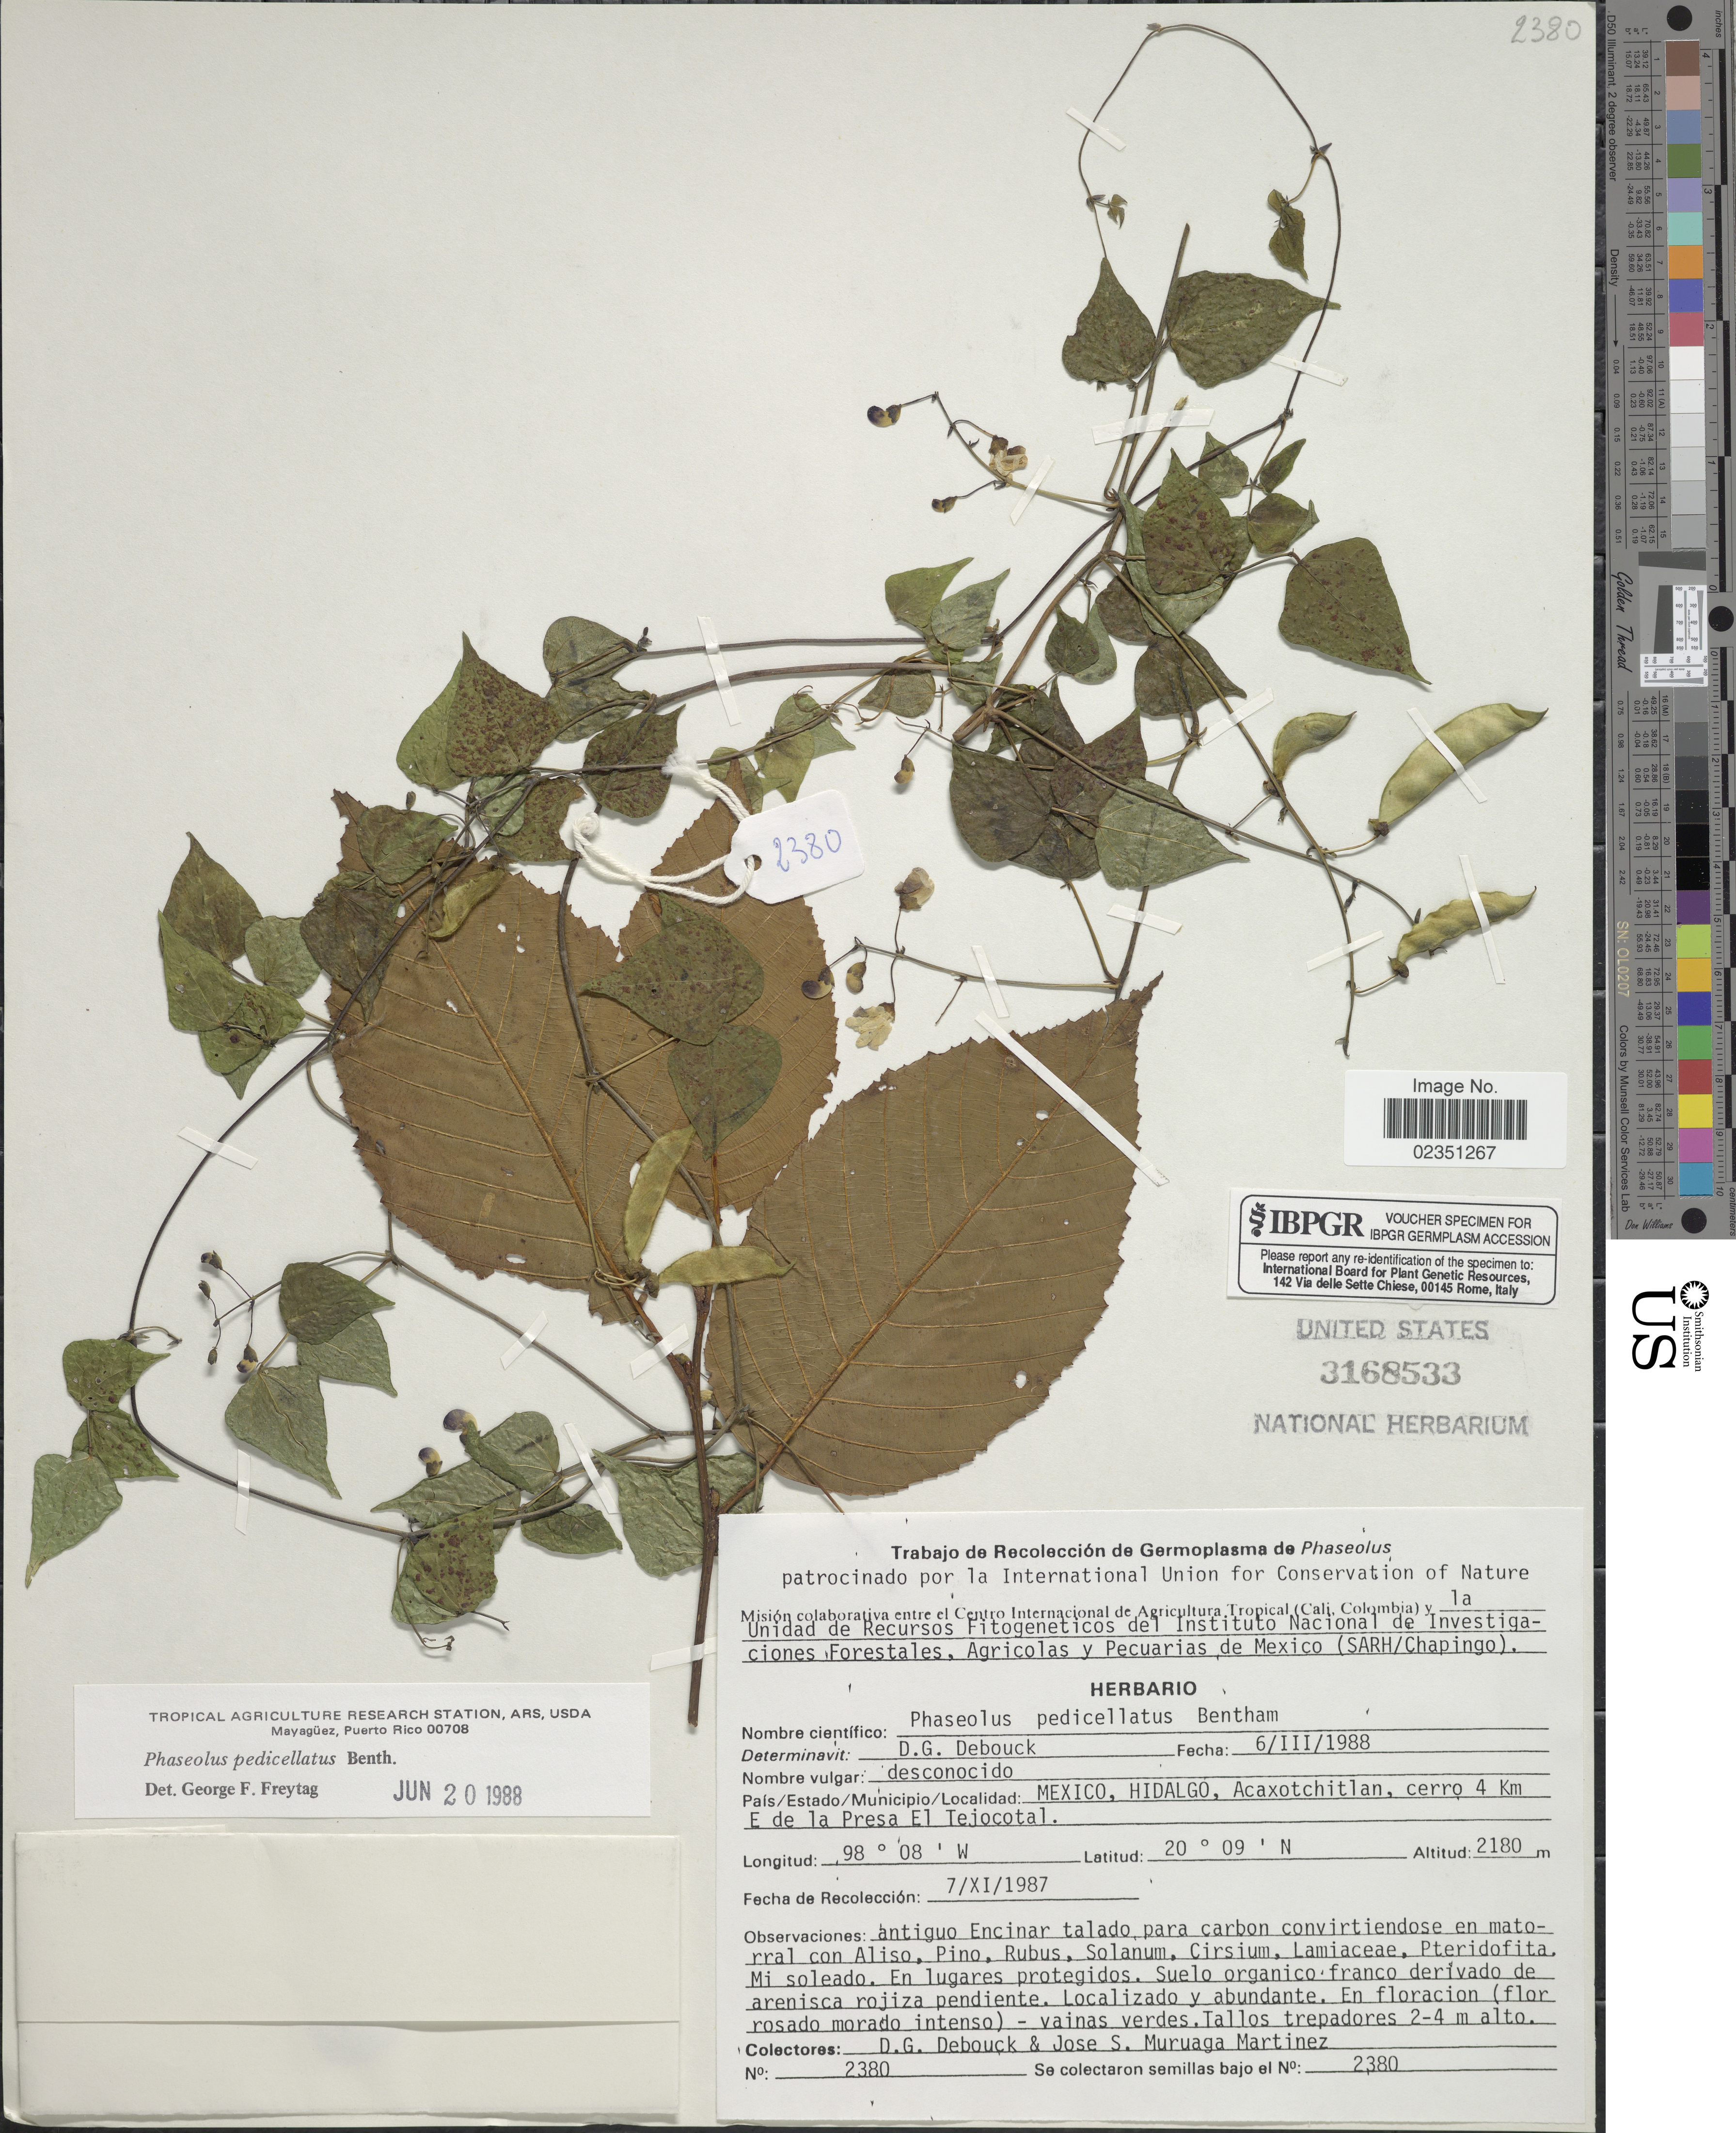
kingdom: Plantae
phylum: Tracheophyta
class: Magnoliopsida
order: Fabales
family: Fabaceae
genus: Phaseolus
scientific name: Phaseolus pedicellatus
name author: Benth.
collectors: D. Debouck & J. Muruaga Martinez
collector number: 2380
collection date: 1987-11-07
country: Mexico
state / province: Hidalgo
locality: Acaxotchitlan, cerro 4 Km E de la Presa El Tejocotal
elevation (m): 2180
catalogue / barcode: US 3168533